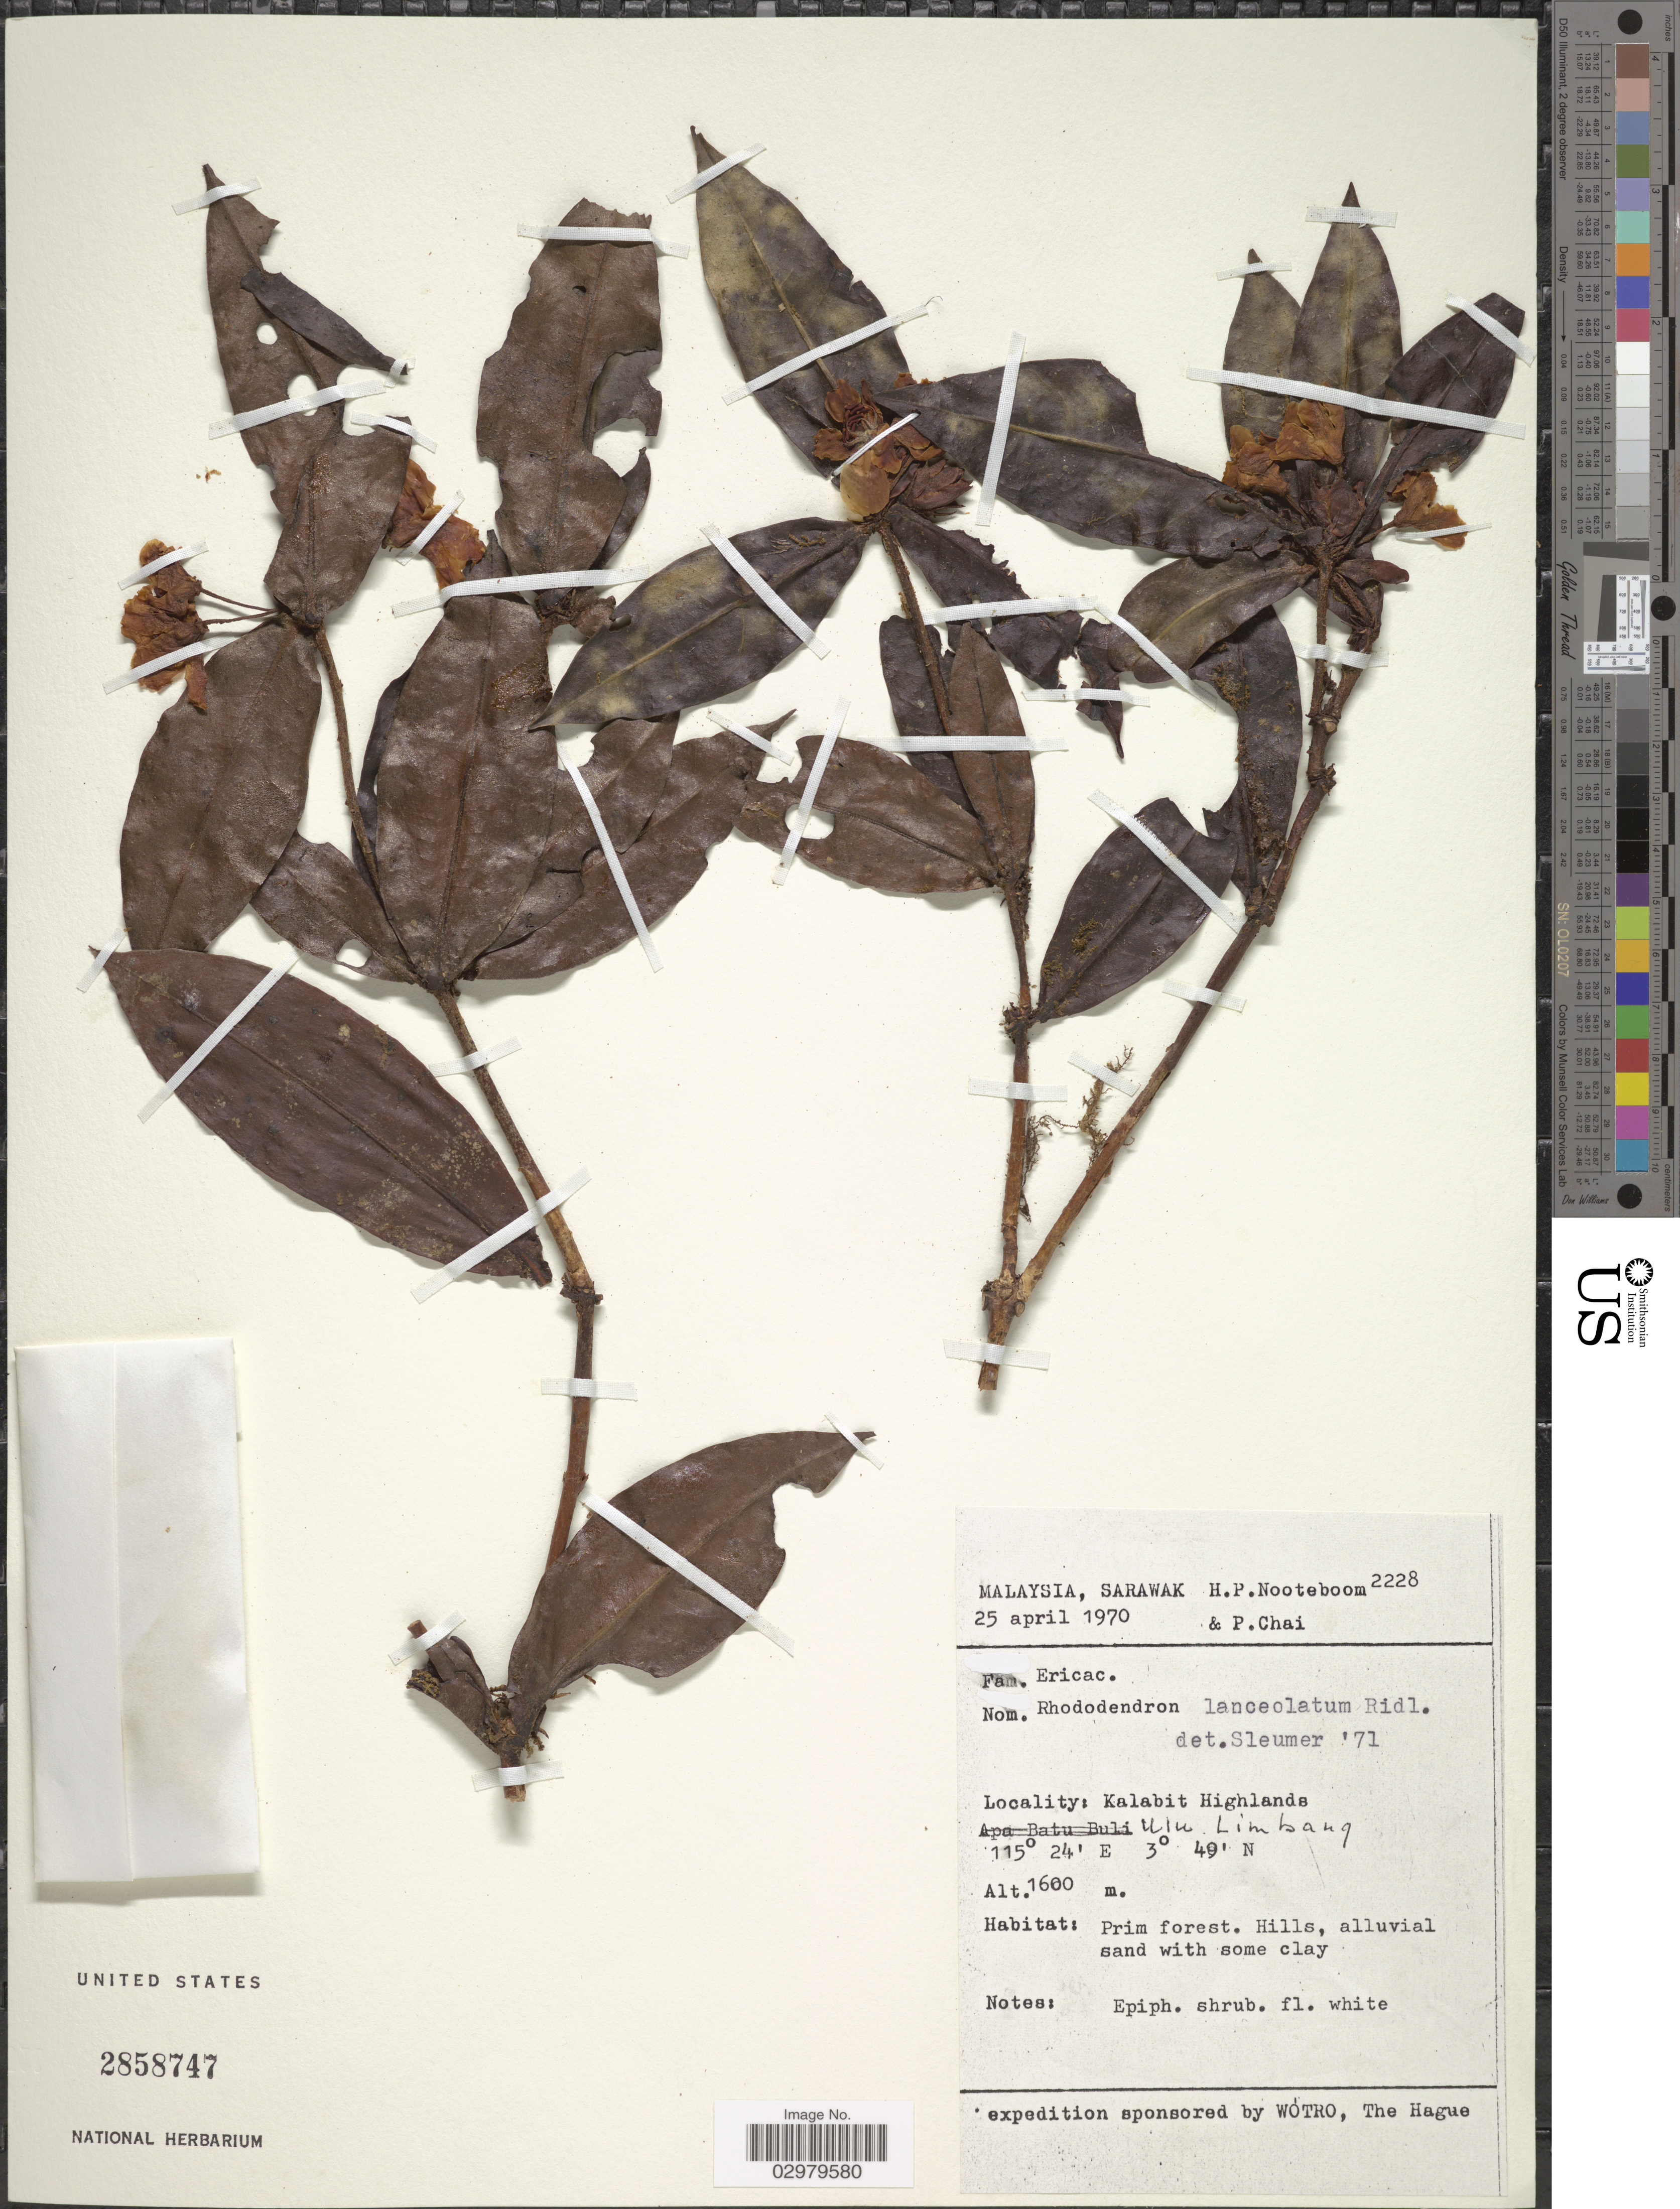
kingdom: Plantae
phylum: Tracheophyta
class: Magnoliopsida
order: Ericales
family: Ericaceae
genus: Rhododendron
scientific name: Rhododendron lanceolatum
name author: Ridl.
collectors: H. P. Nooteboom & P. Chai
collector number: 2228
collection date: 1970-04-25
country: Malaysia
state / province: Sarawak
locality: Kalabit Highlands. Ulu Limbang.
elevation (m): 1600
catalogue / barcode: US 2858747